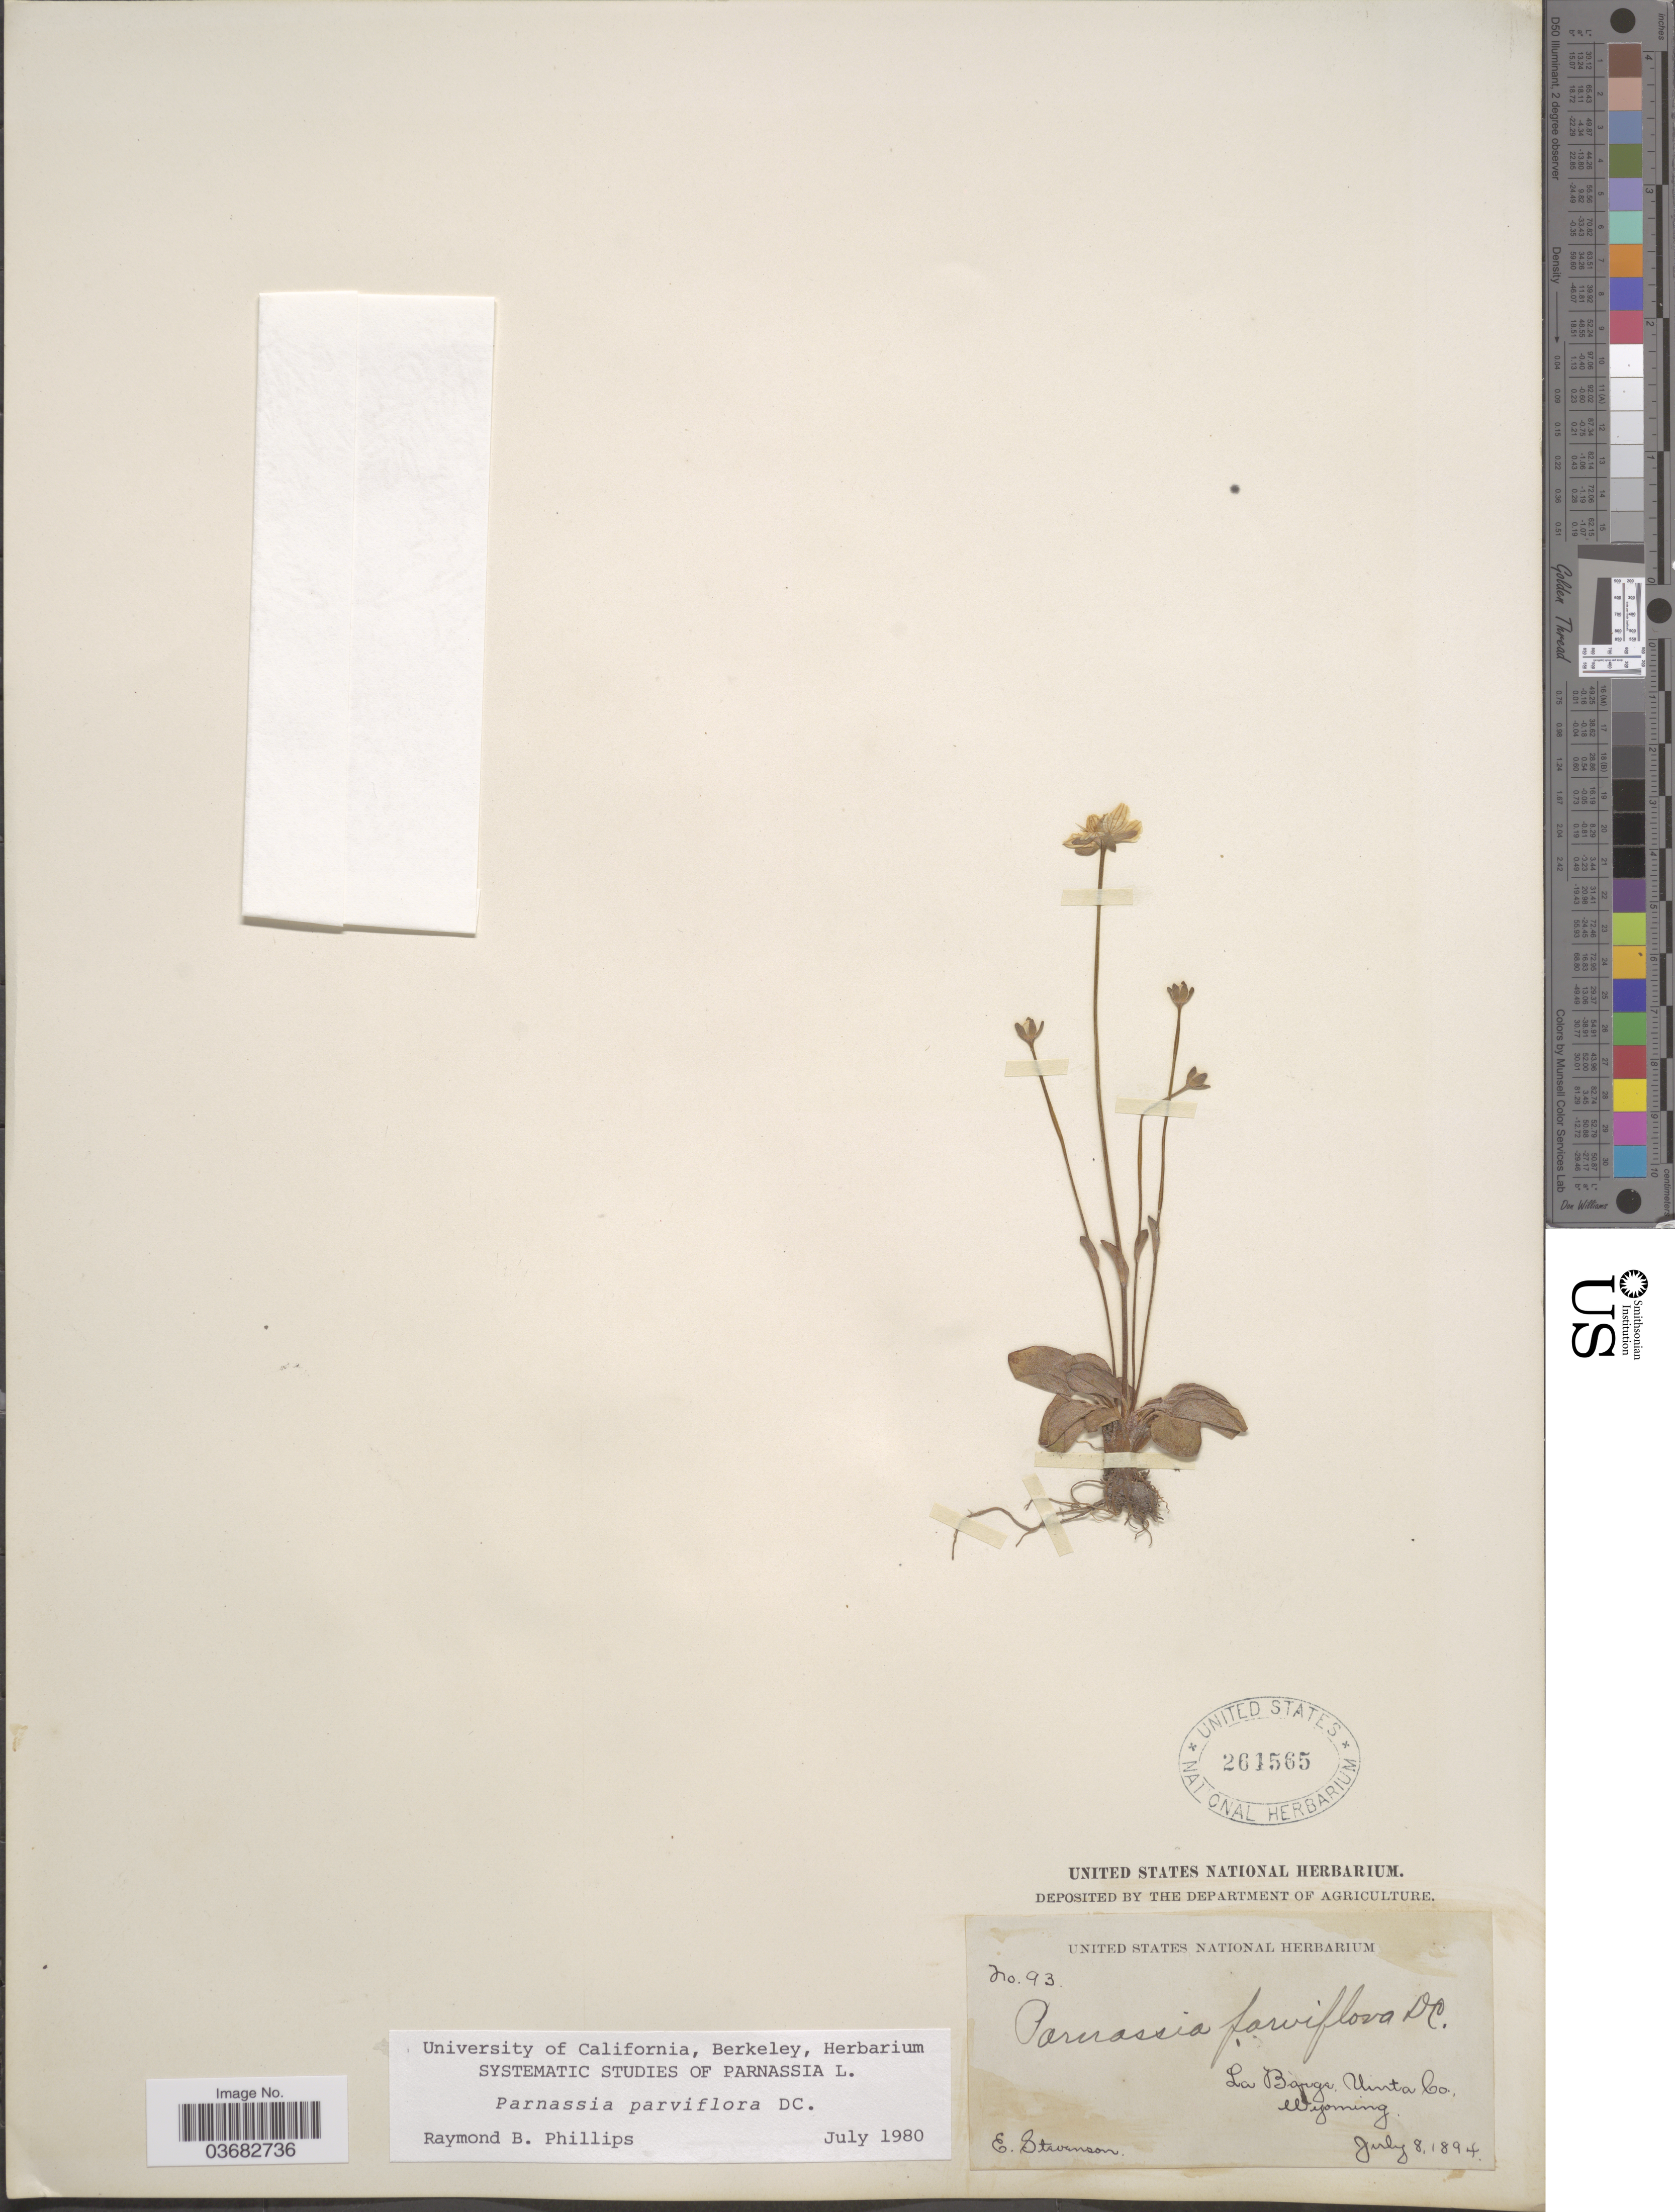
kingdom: Plantae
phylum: Tracheophyta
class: Magnoliopsida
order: Celastrales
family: Parnassiaceae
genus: Parnassia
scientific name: Parnassia parviflora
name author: DC.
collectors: E. Stevenson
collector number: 93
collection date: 1894-07-08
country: United States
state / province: Wyoming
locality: La Barge, Uinta Co.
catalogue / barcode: US 261565